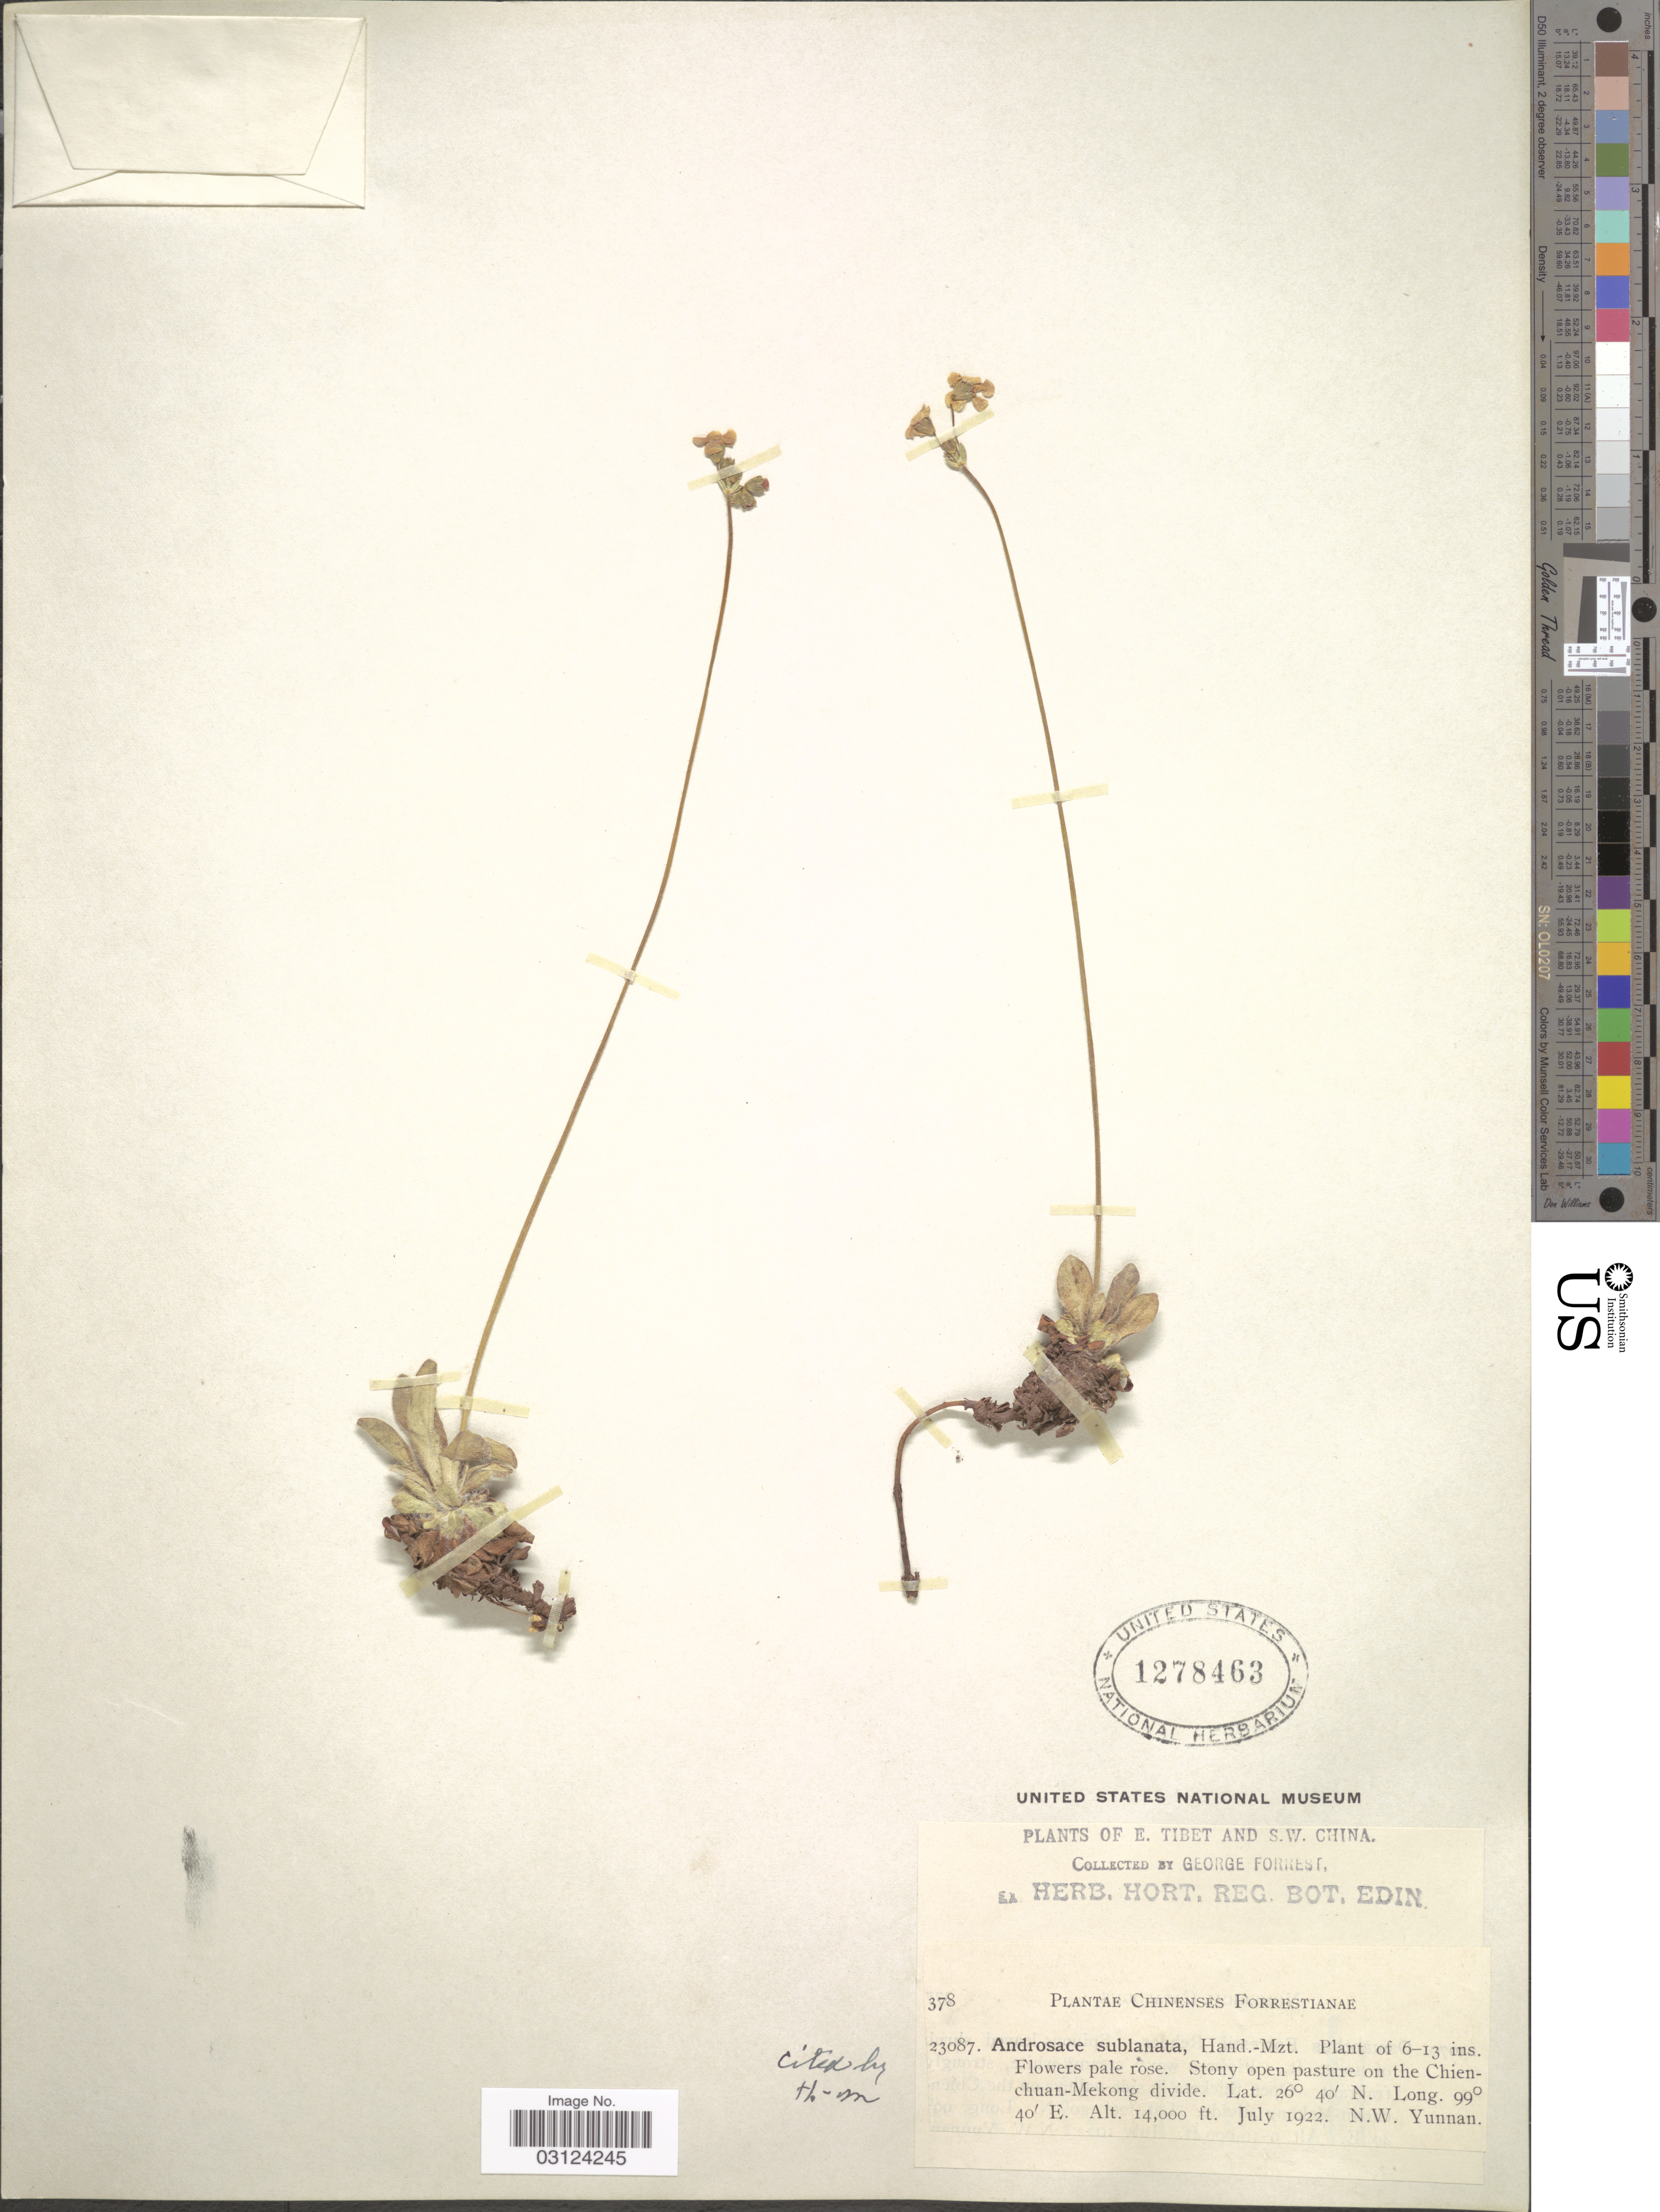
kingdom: Plantae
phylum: Tracheophyta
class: Magnoliopsida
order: Ericales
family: Primulaceae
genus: Androsace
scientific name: Androsace sublanata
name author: Hand.-Mazz.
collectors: G. Forrest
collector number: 23087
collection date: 1922-07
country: China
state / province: Yunnan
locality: S.W. China, Stony open pasture on the Chien-chuan-Mekong divide. N.W. Yunnan.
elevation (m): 4267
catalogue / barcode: US 1278463